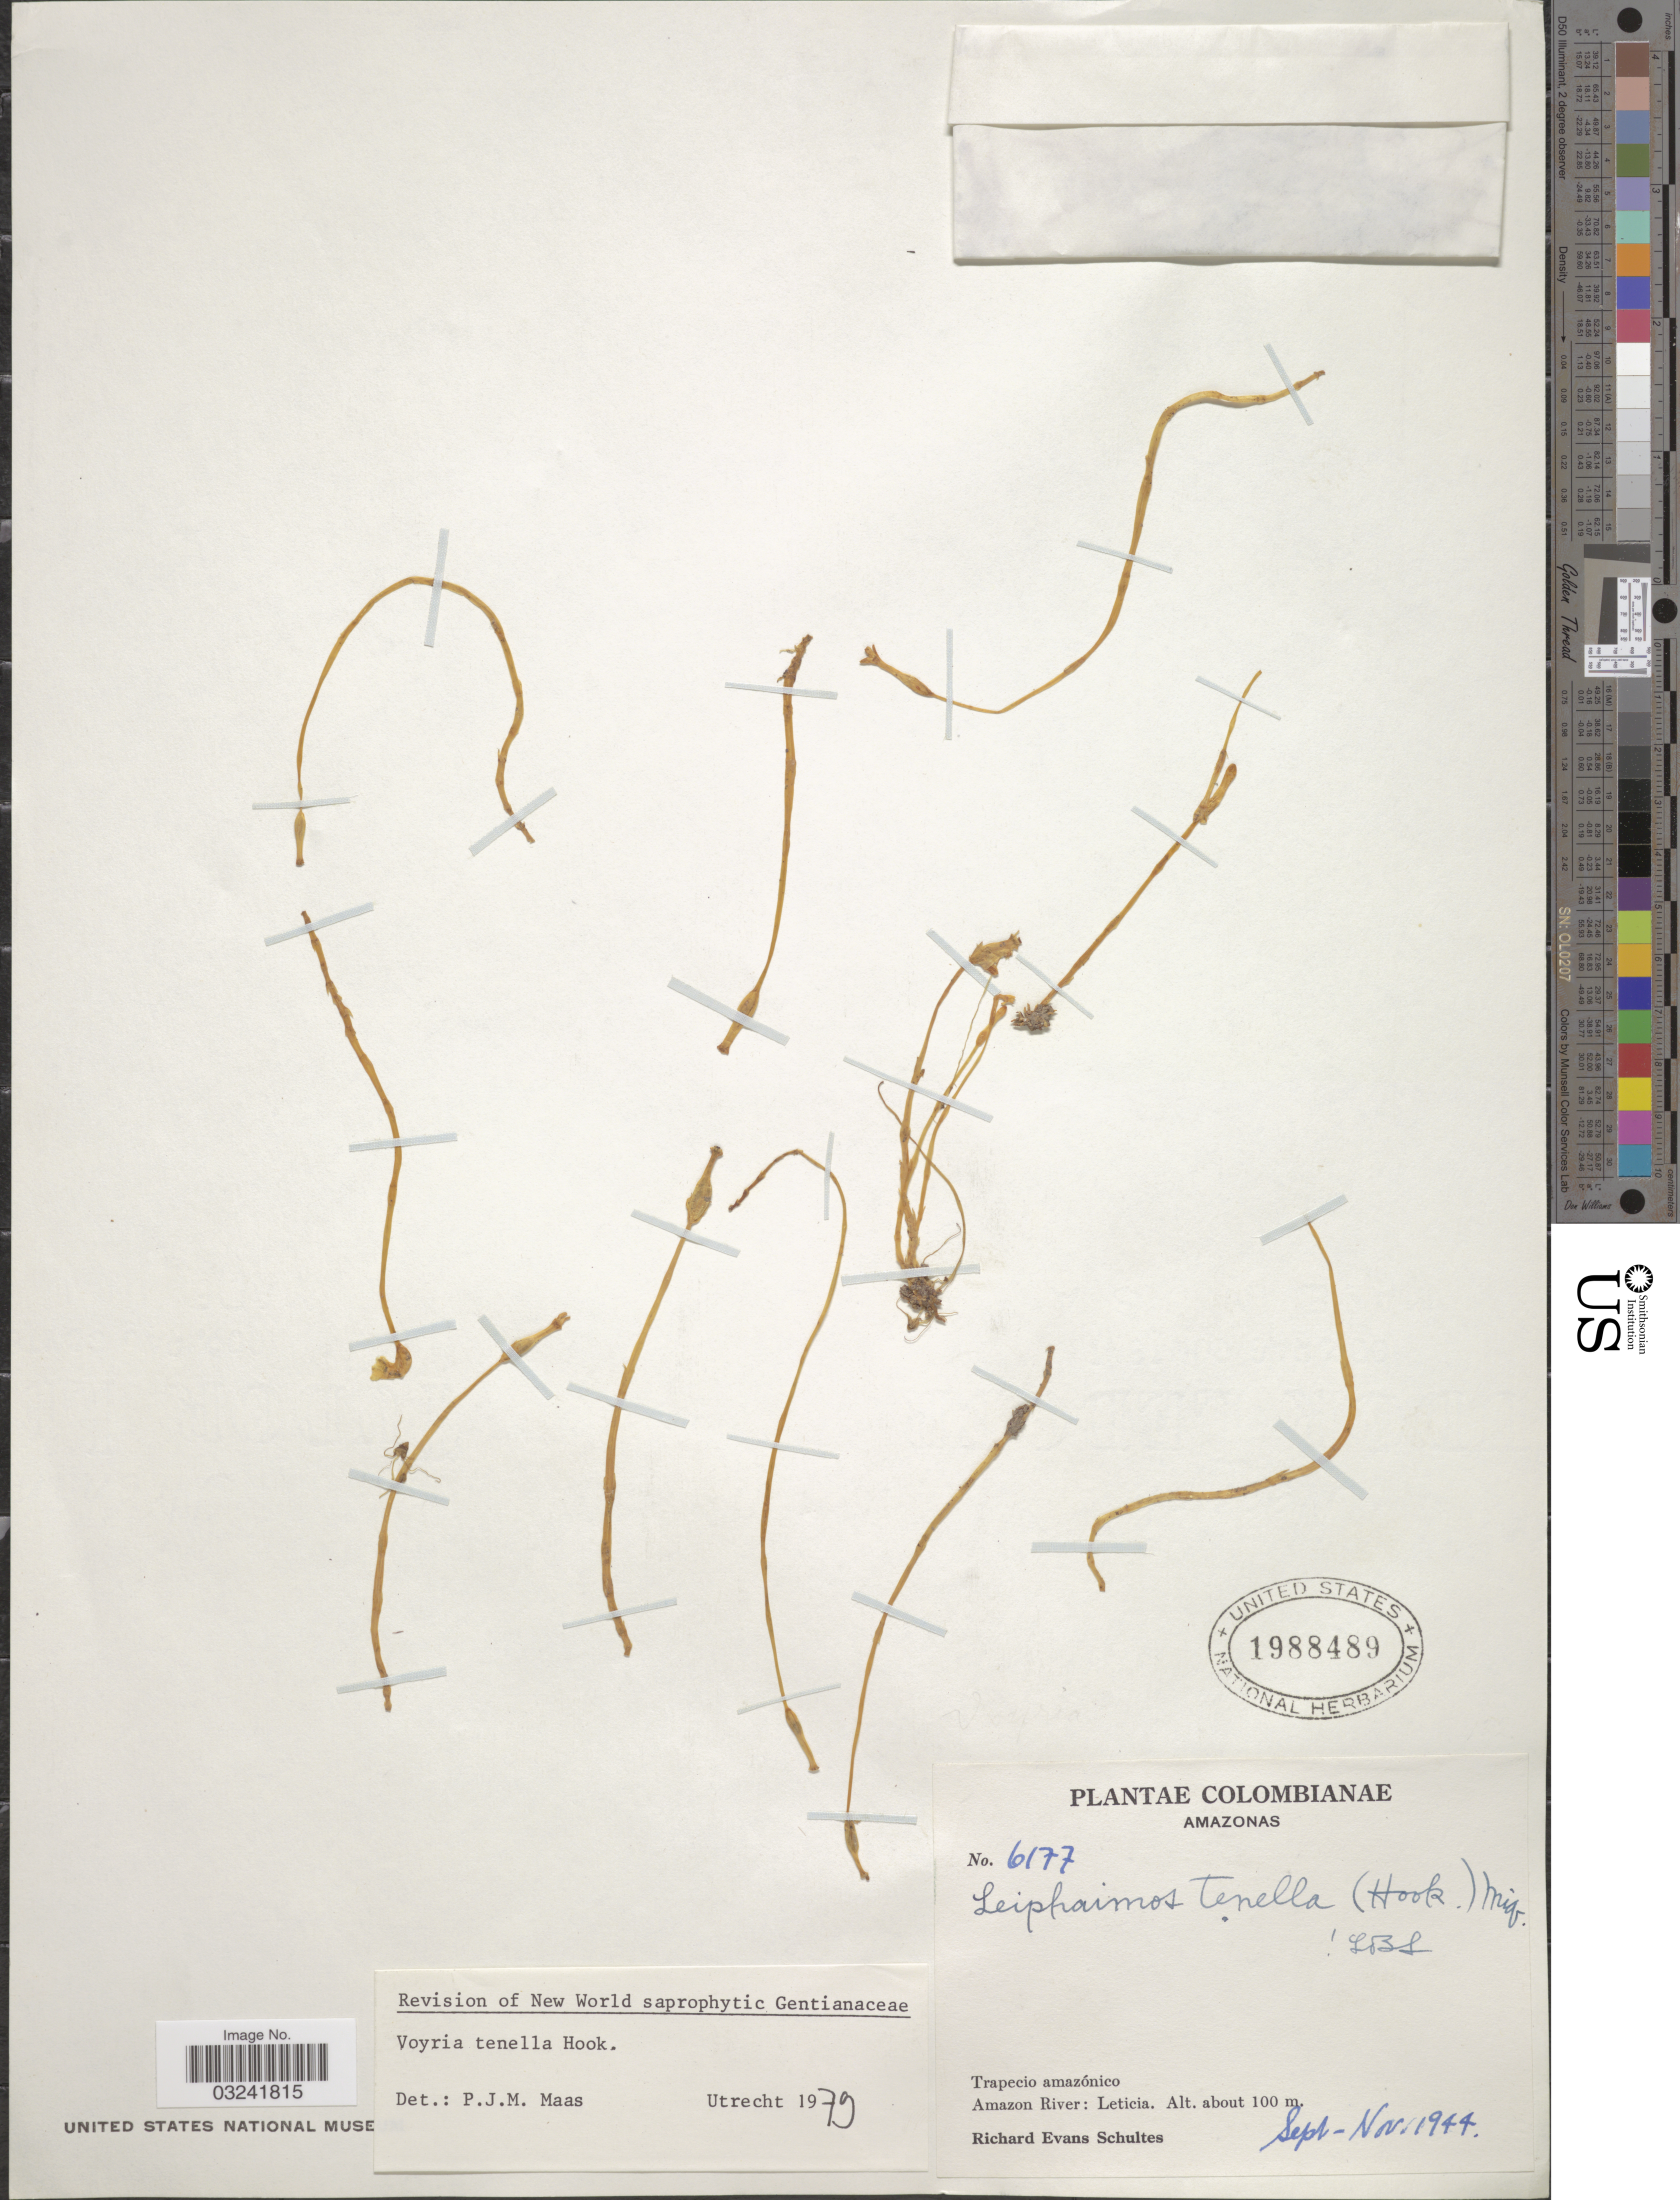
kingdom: Plantae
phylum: Tracheophyta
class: Magnoliopsida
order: Gentianales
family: Gentianaceae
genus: Voyria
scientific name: Voyria tenella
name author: Guilding ex Hook.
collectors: R. E. Schultes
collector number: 6177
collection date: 1944-09/1944-11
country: Colombia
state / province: Amazônas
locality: Trapecio amazónico, Amazon River: Leticia.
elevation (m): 100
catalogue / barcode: US 1988489